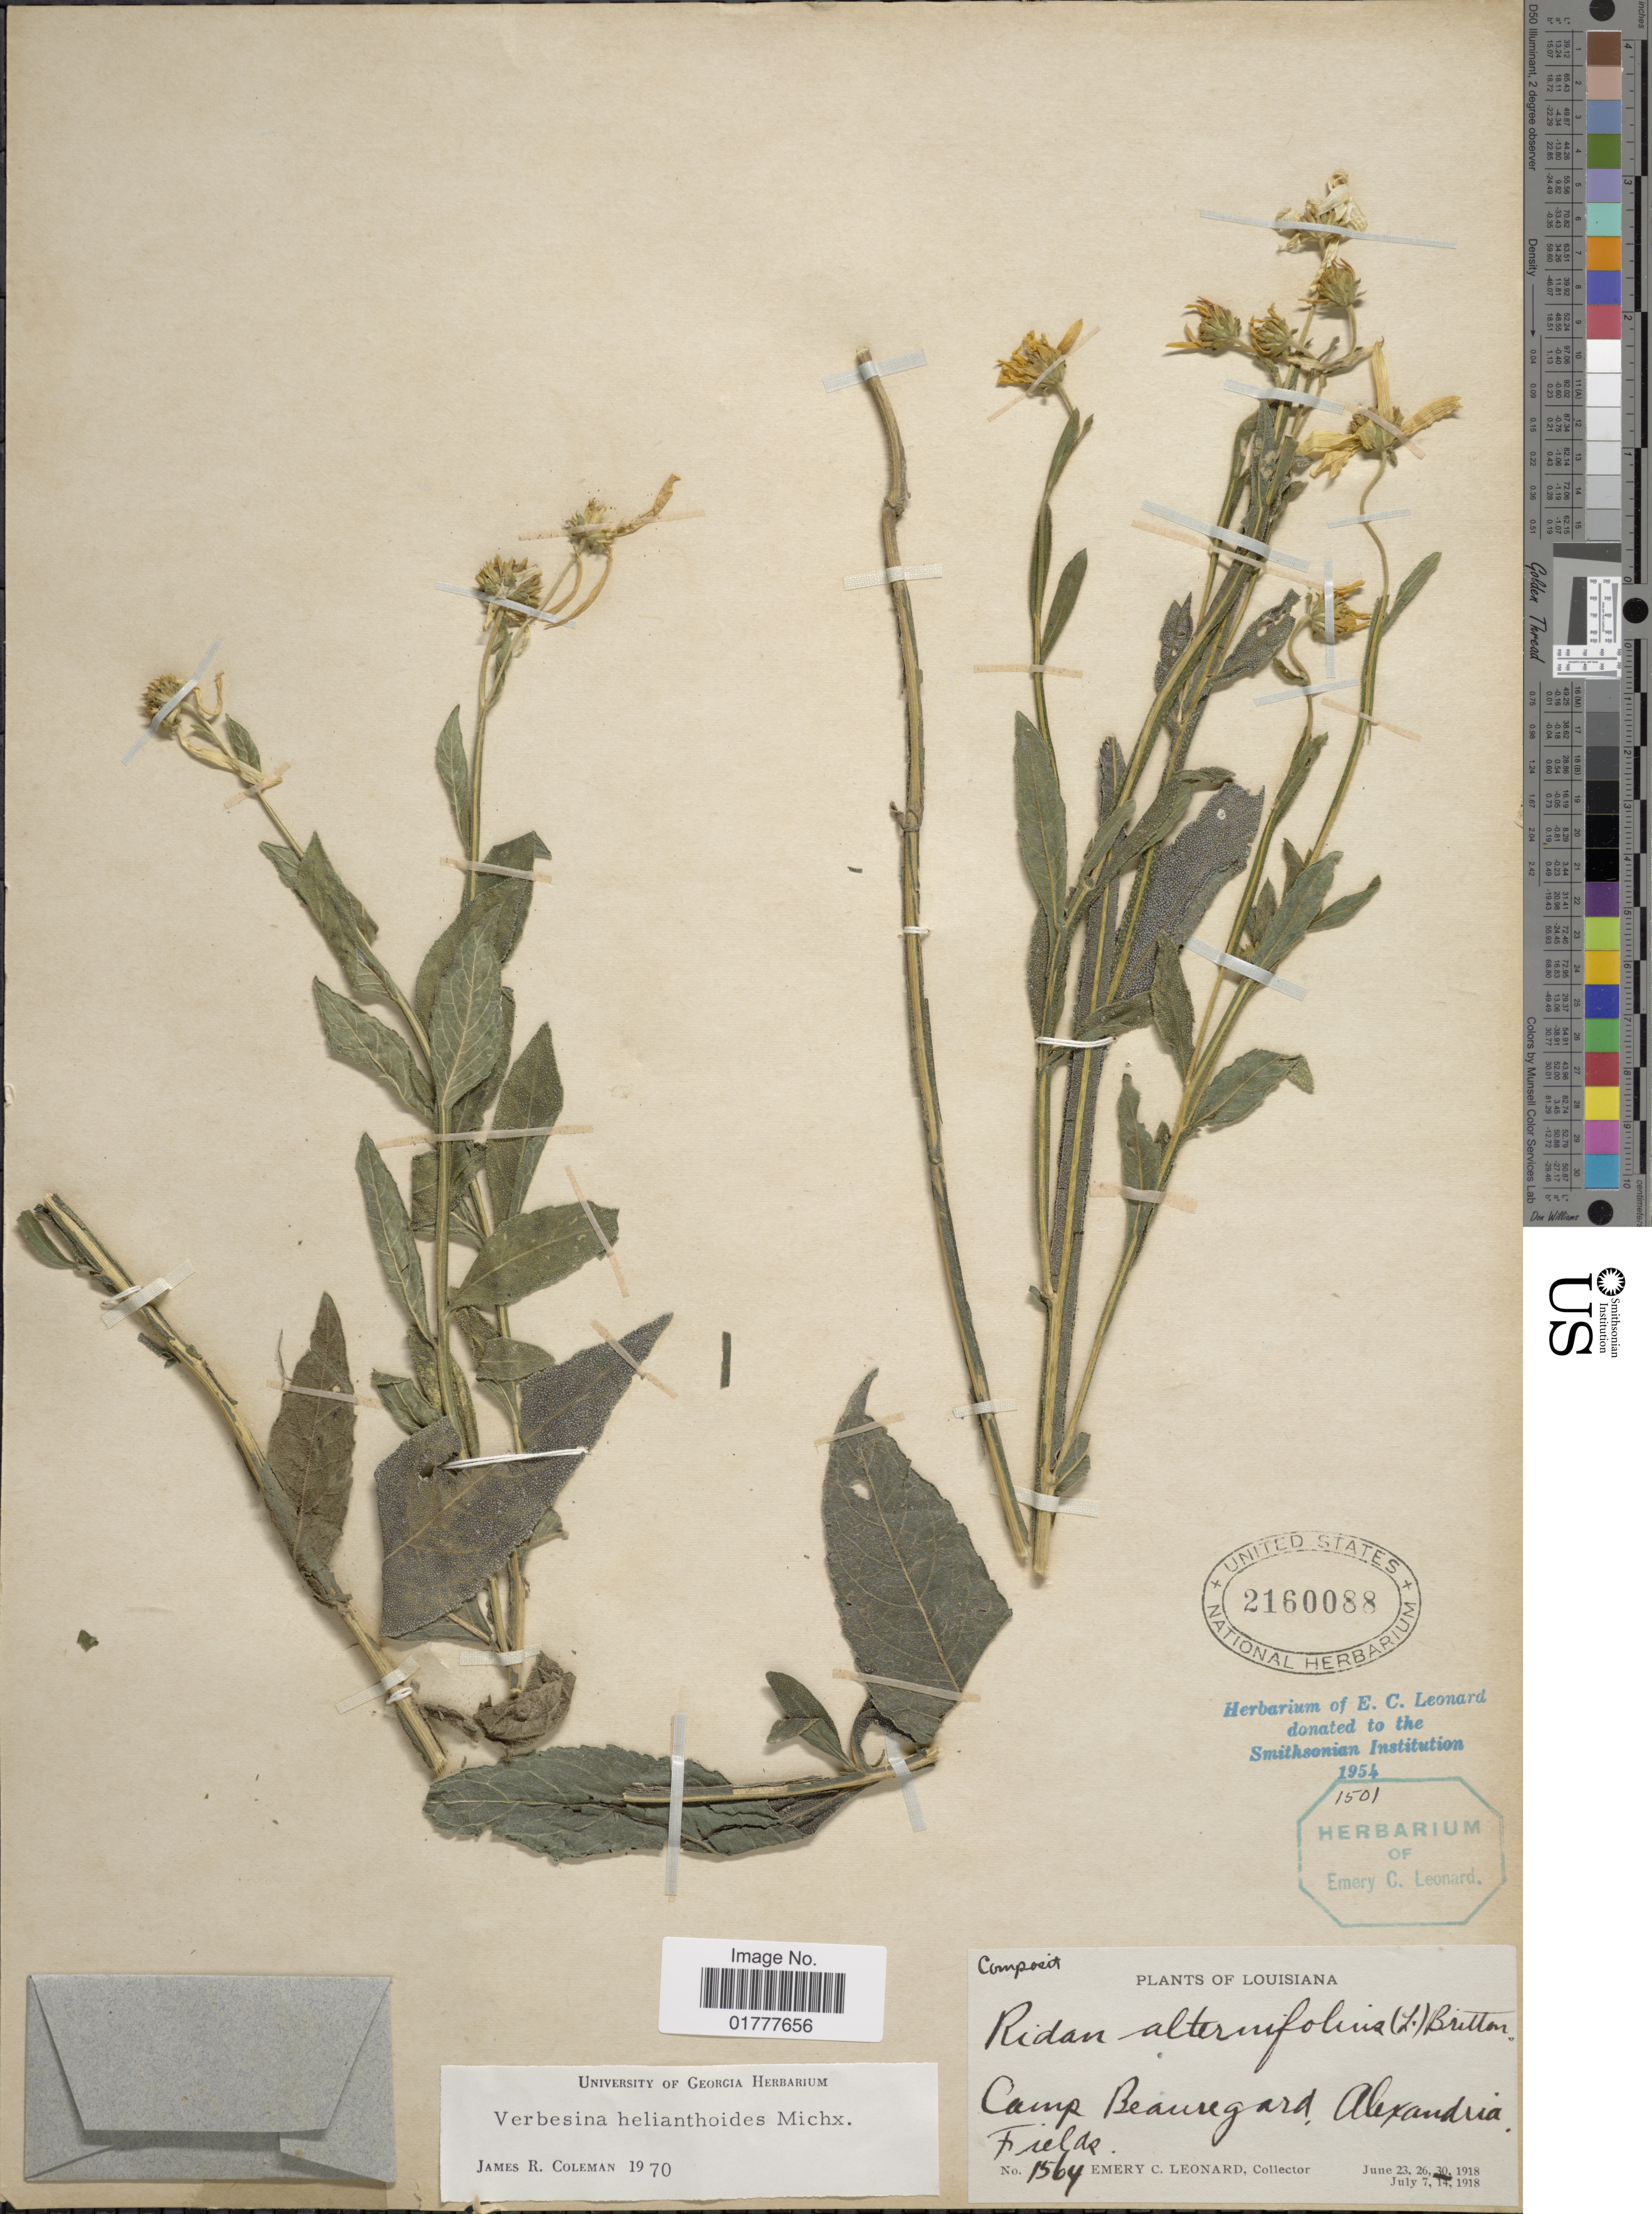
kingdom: Plantae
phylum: Tracheophyta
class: Magnoliopsida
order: Asterales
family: Asteraceae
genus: Actinomeris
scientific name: Actinomeris alternifolia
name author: (L.) DC.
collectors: E. C. Leonard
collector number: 1564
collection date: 1918-06-23/1918-07-14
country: United States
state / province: Louisiana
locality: Camp Beauregard Alexandria Fields.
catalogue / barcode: US 2160088